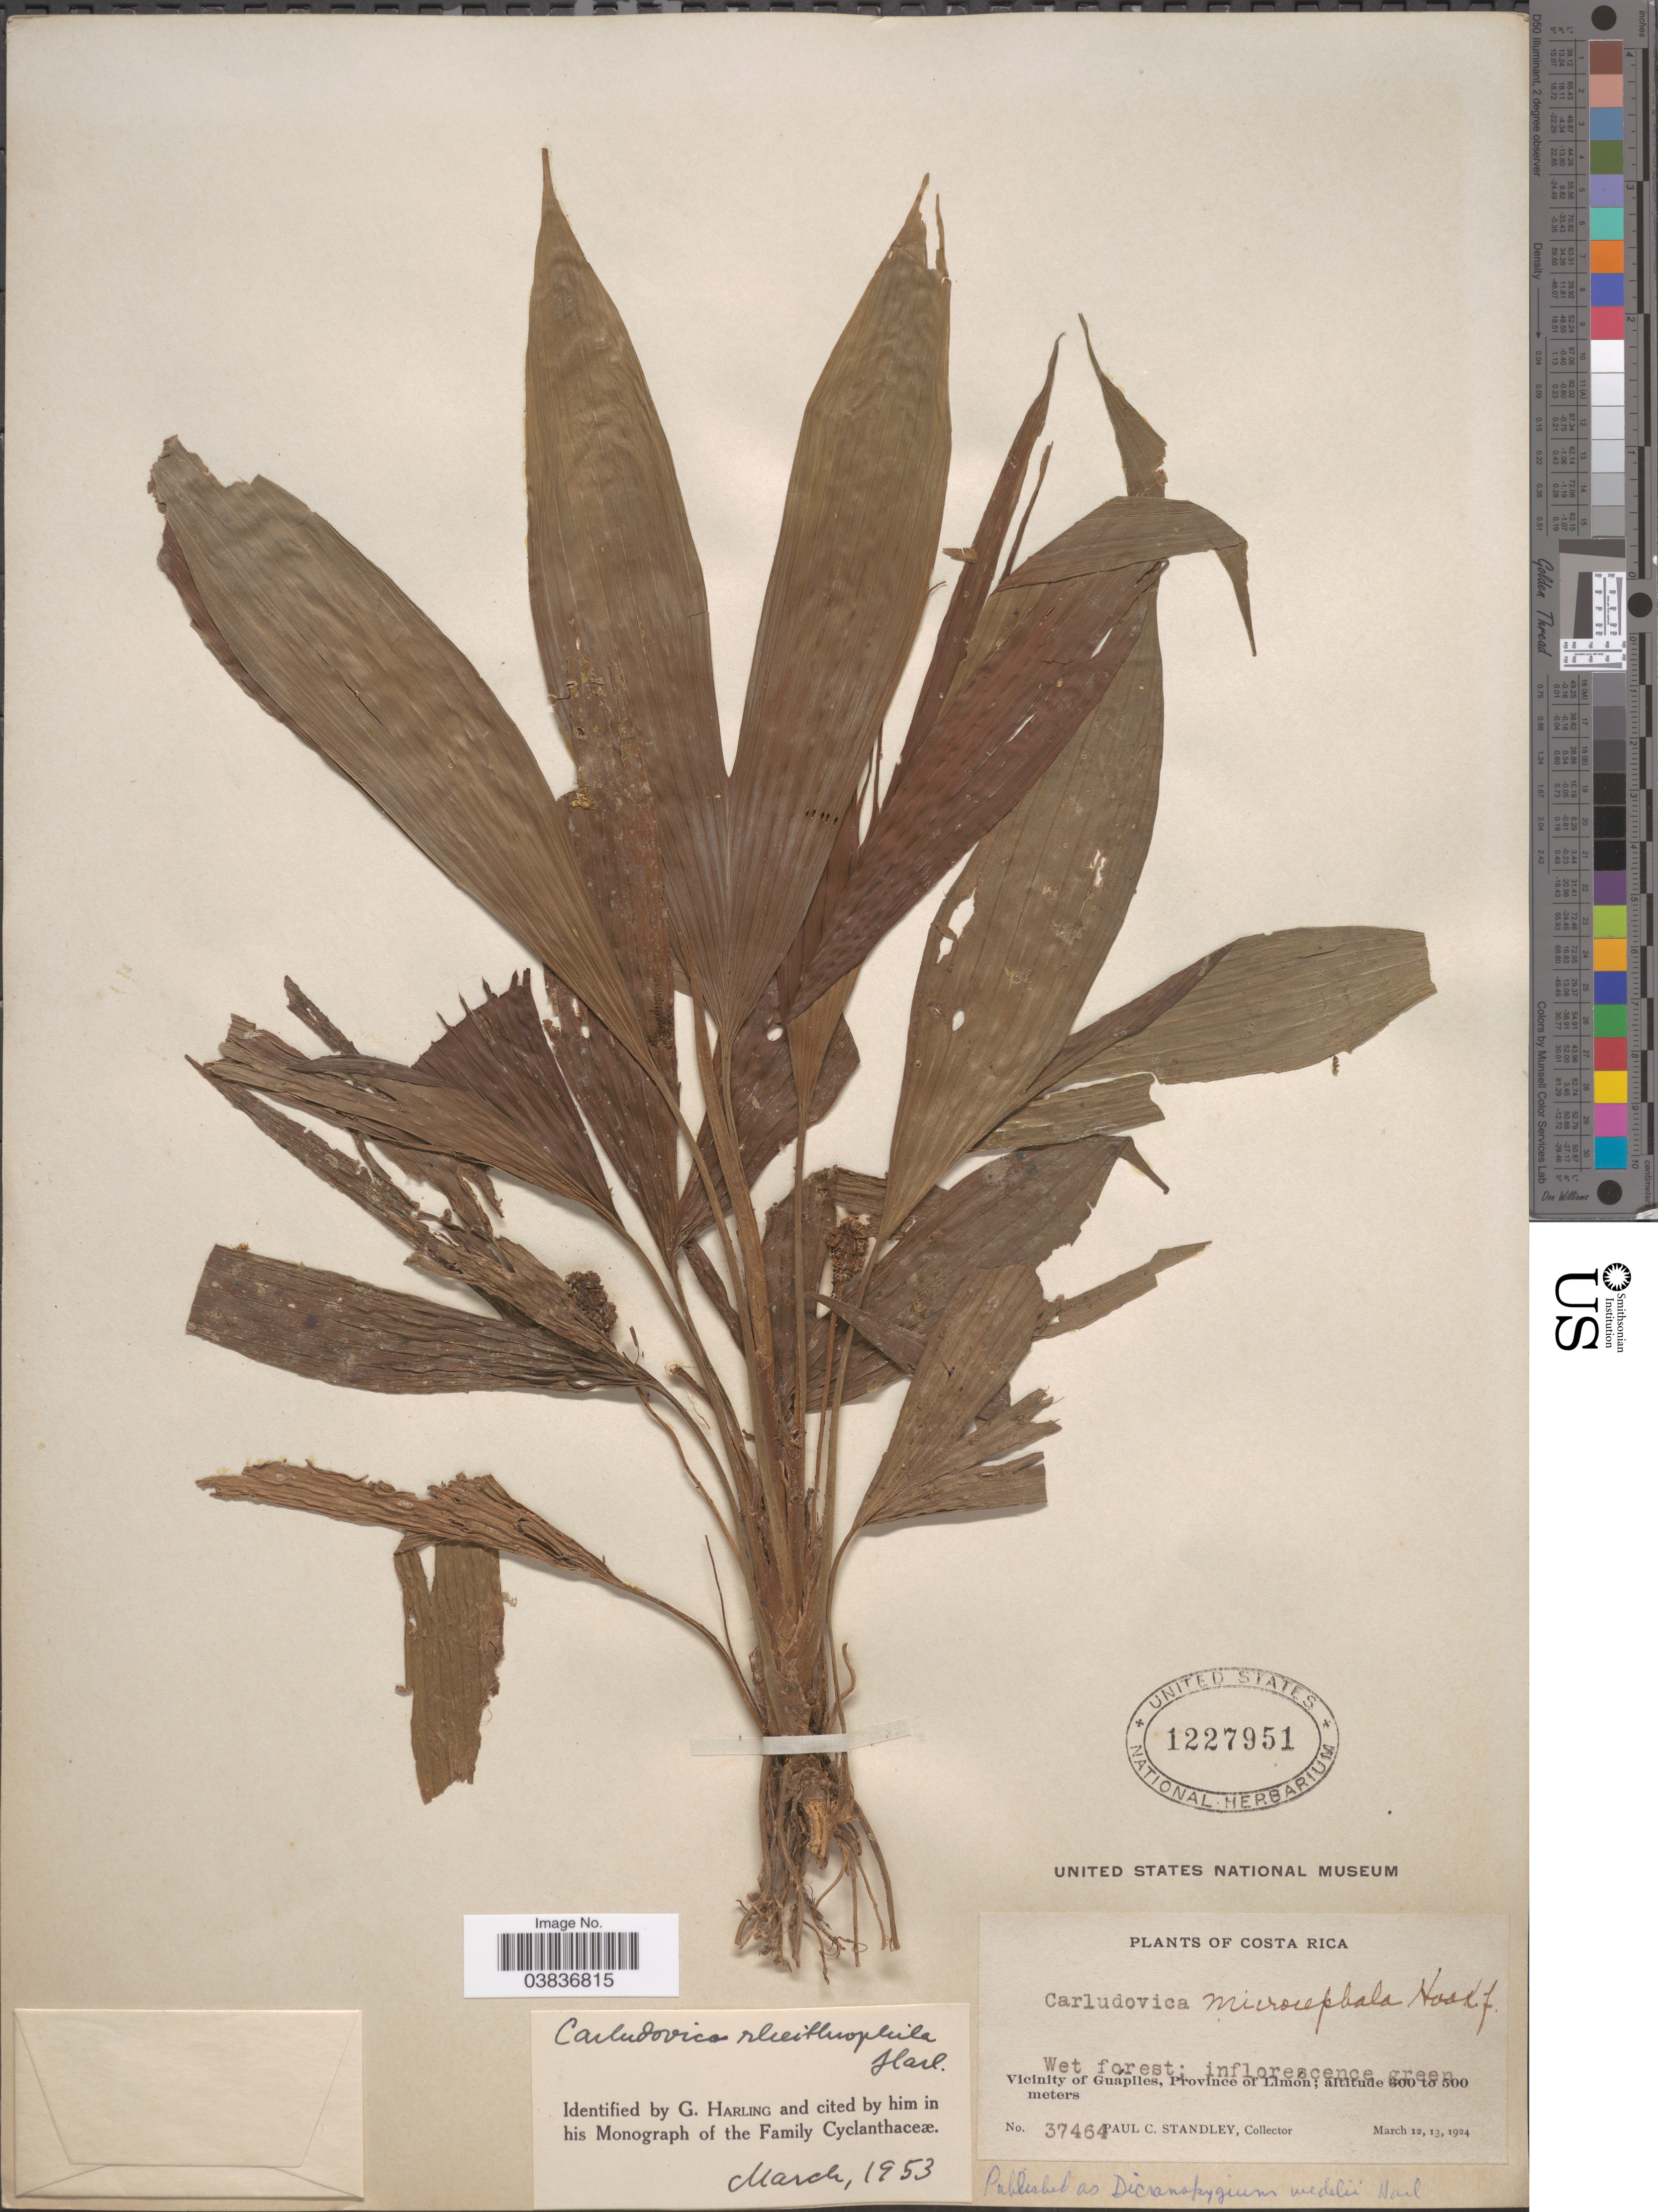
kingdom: Plantae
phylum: Tracheophyta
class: Liliopsida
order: Pandanales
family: Cyclanthaceae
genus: Dicranopygium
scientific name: Dicranopygium wedelii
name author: Harling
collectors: P. C. Standley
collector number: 37464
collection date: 1924-03-12/1924-03-13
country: Costa Rica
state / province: Limón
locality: Vicinity of Guápiles.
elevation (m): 300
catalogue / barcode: US 1227951